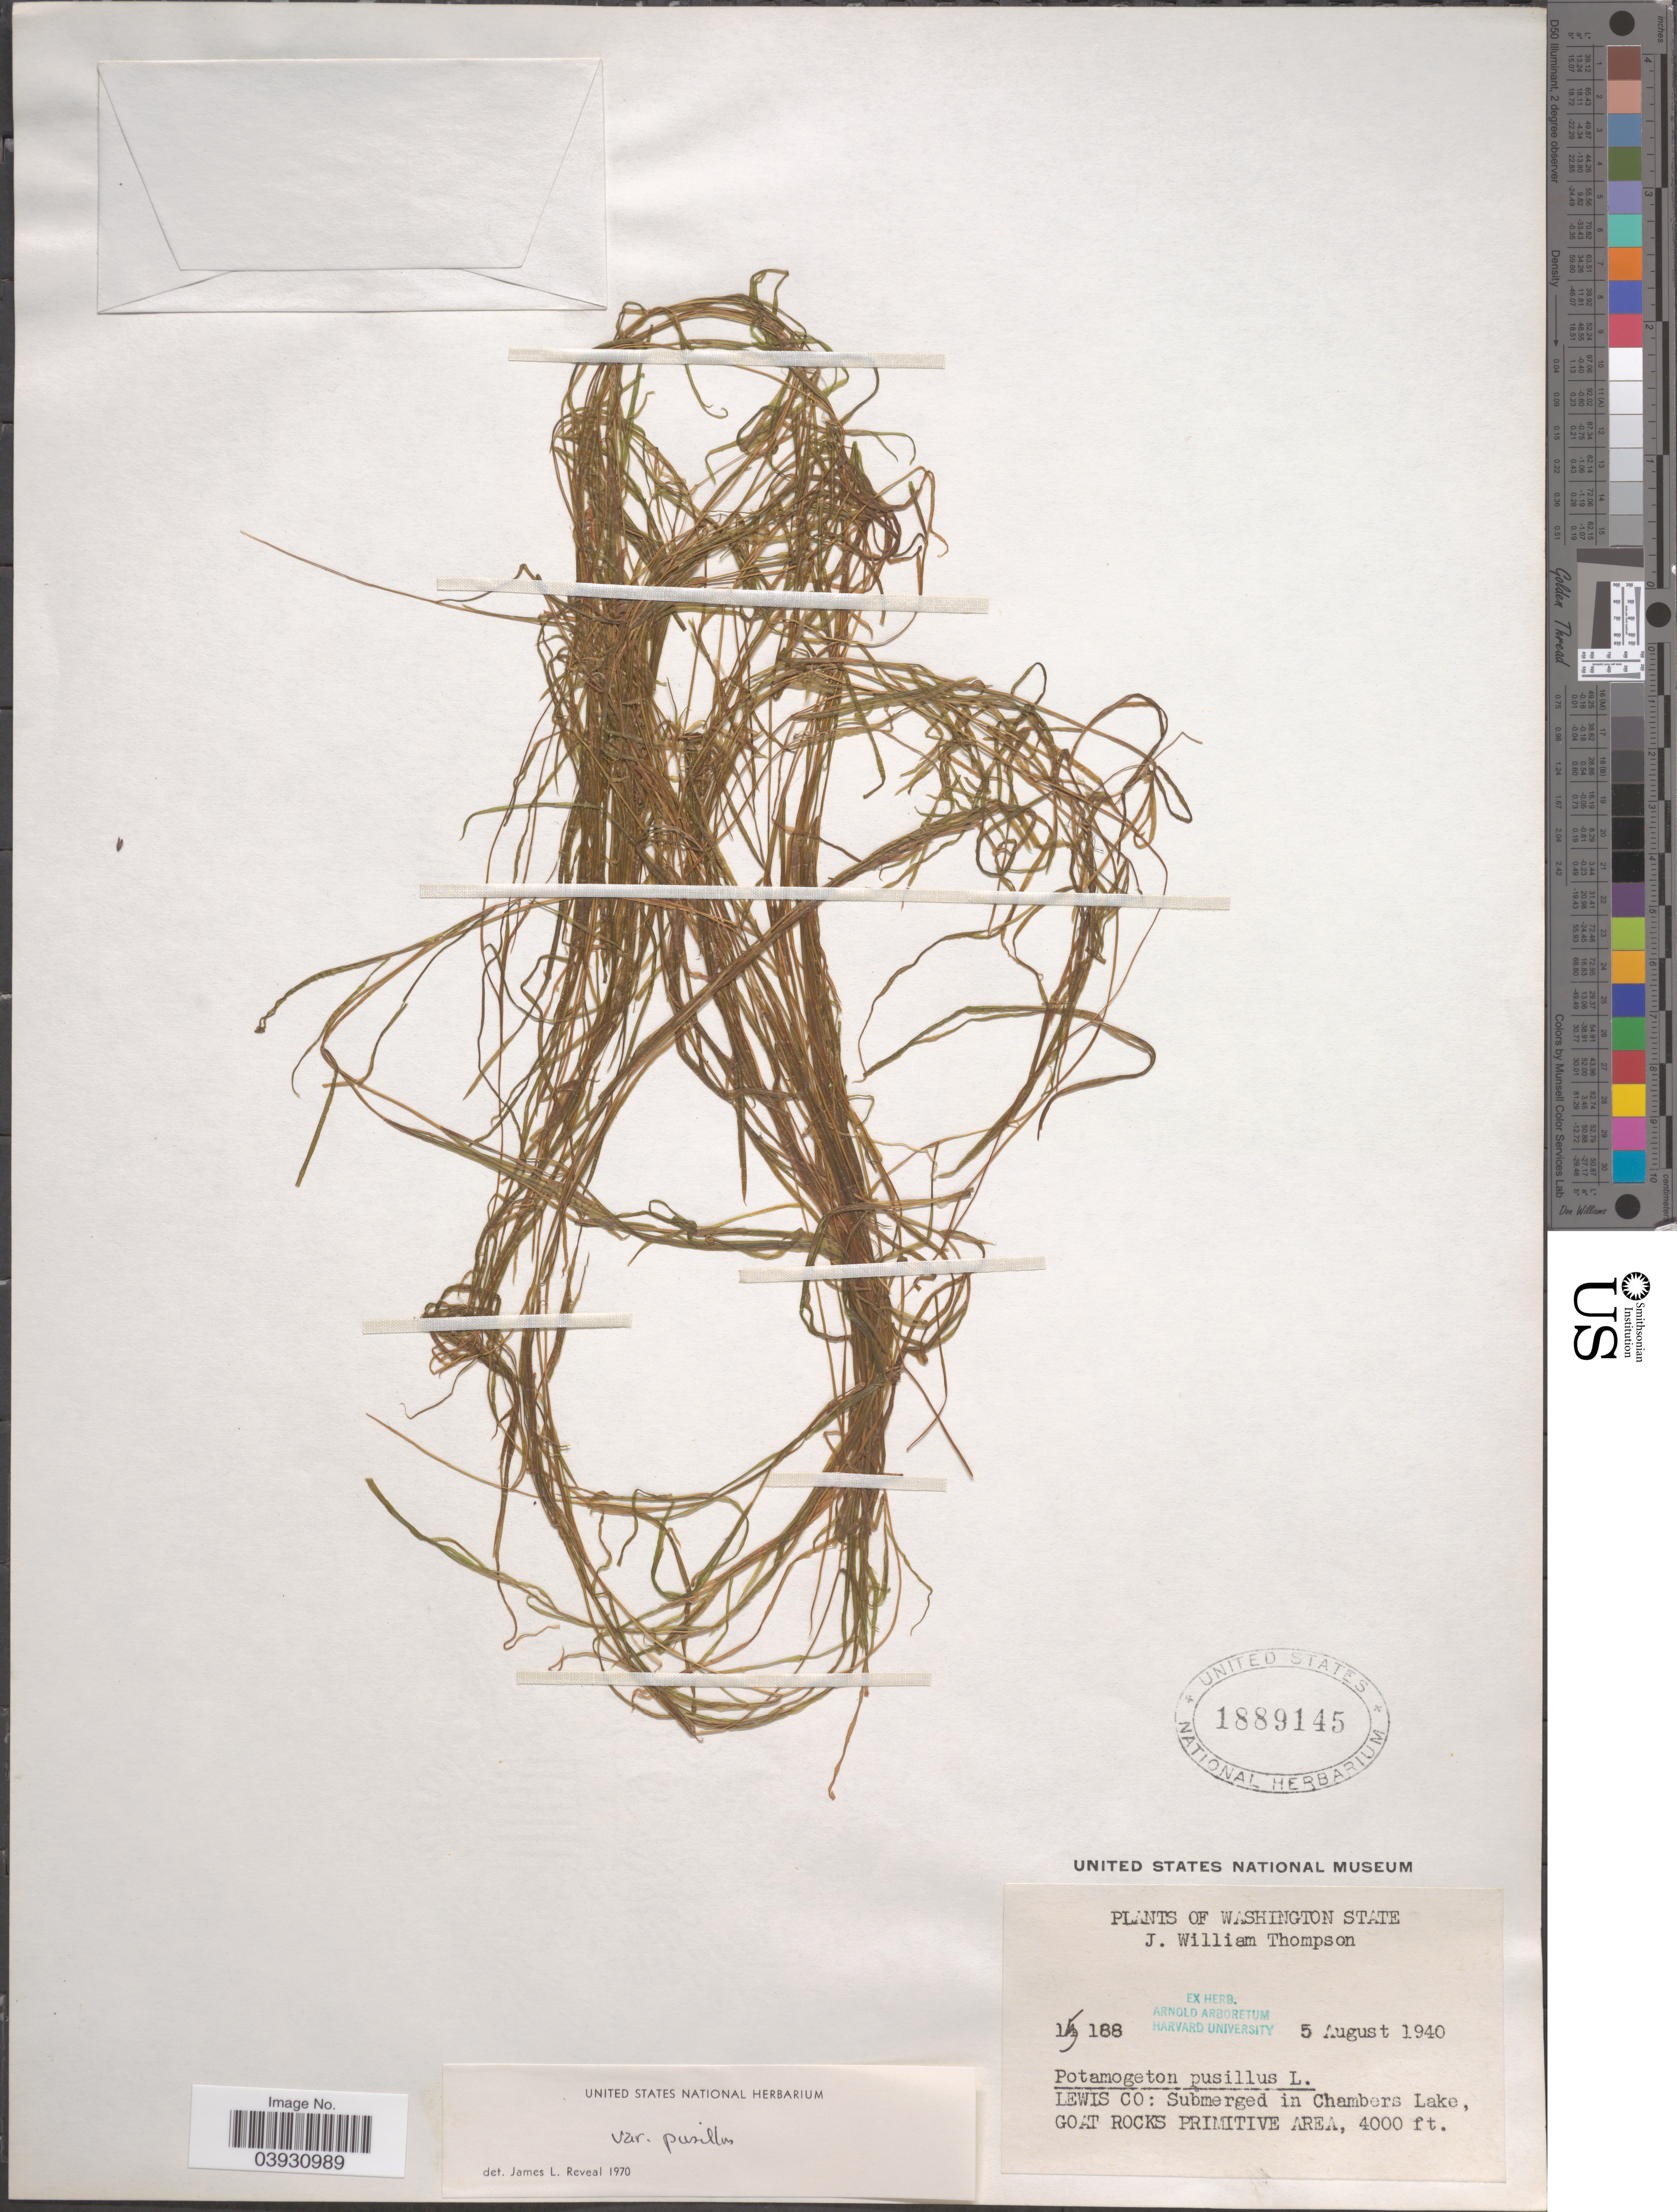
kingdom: Plantae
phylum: Tracheophyta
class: Liliopsida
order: Alismatales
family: Potamogetonaceae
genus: Potamogeton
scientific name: Potamogeton pusillus var. pusillus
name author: L.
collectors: J. W. Thompson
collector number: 15188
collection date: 1940-08-05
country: United States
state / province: Washington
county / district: Lewis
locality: Lewis Co: in Chambers Lake, Goat Rocks Primitive Area.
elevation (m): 1219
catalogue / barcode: US 1889145